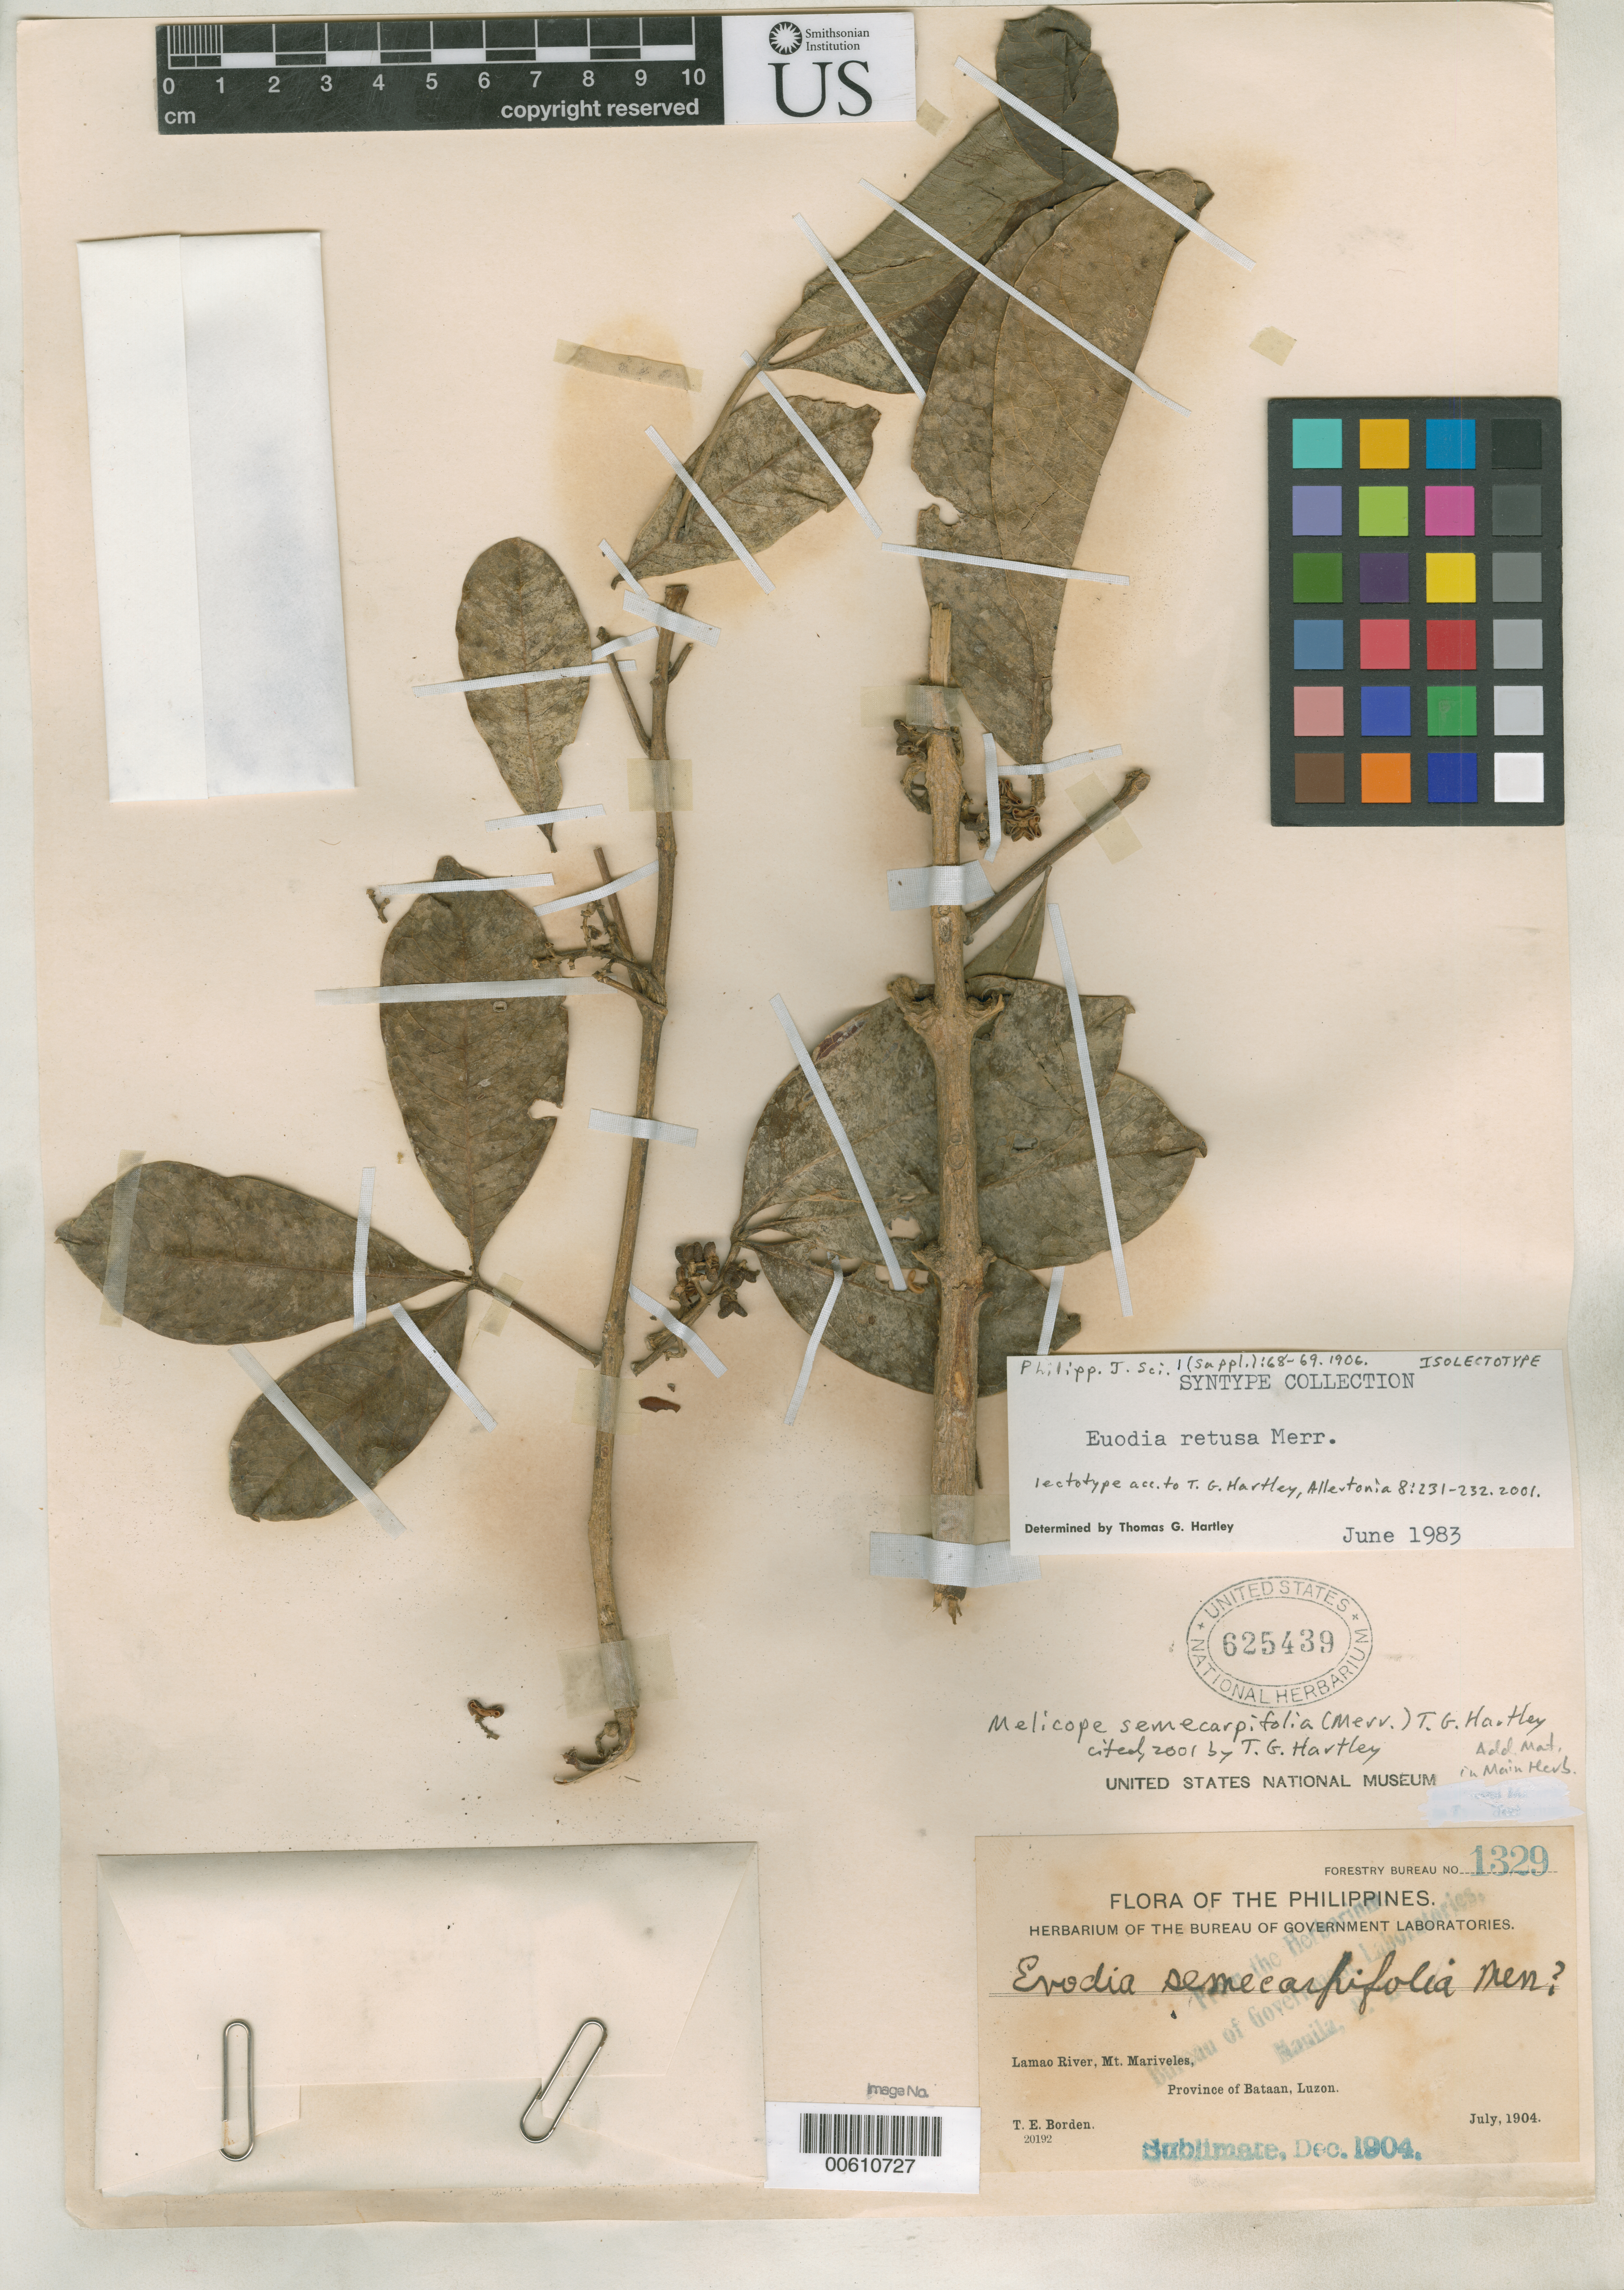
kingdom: Plantae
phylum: Tracheophyta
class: Magnoliopsida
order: Sapindales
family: Rutaceae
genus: Euodia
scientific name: Euodia retusa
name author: Merr.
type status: Isolectotype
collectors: T. E. Borden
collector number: For. Bur. 1329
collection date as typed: Jul 1904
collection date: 1904-07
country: Philippines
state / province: Central Luzon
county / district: Bataan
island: Luzon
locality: Lamao River, Mt. Mariveles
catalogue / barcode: US 625439